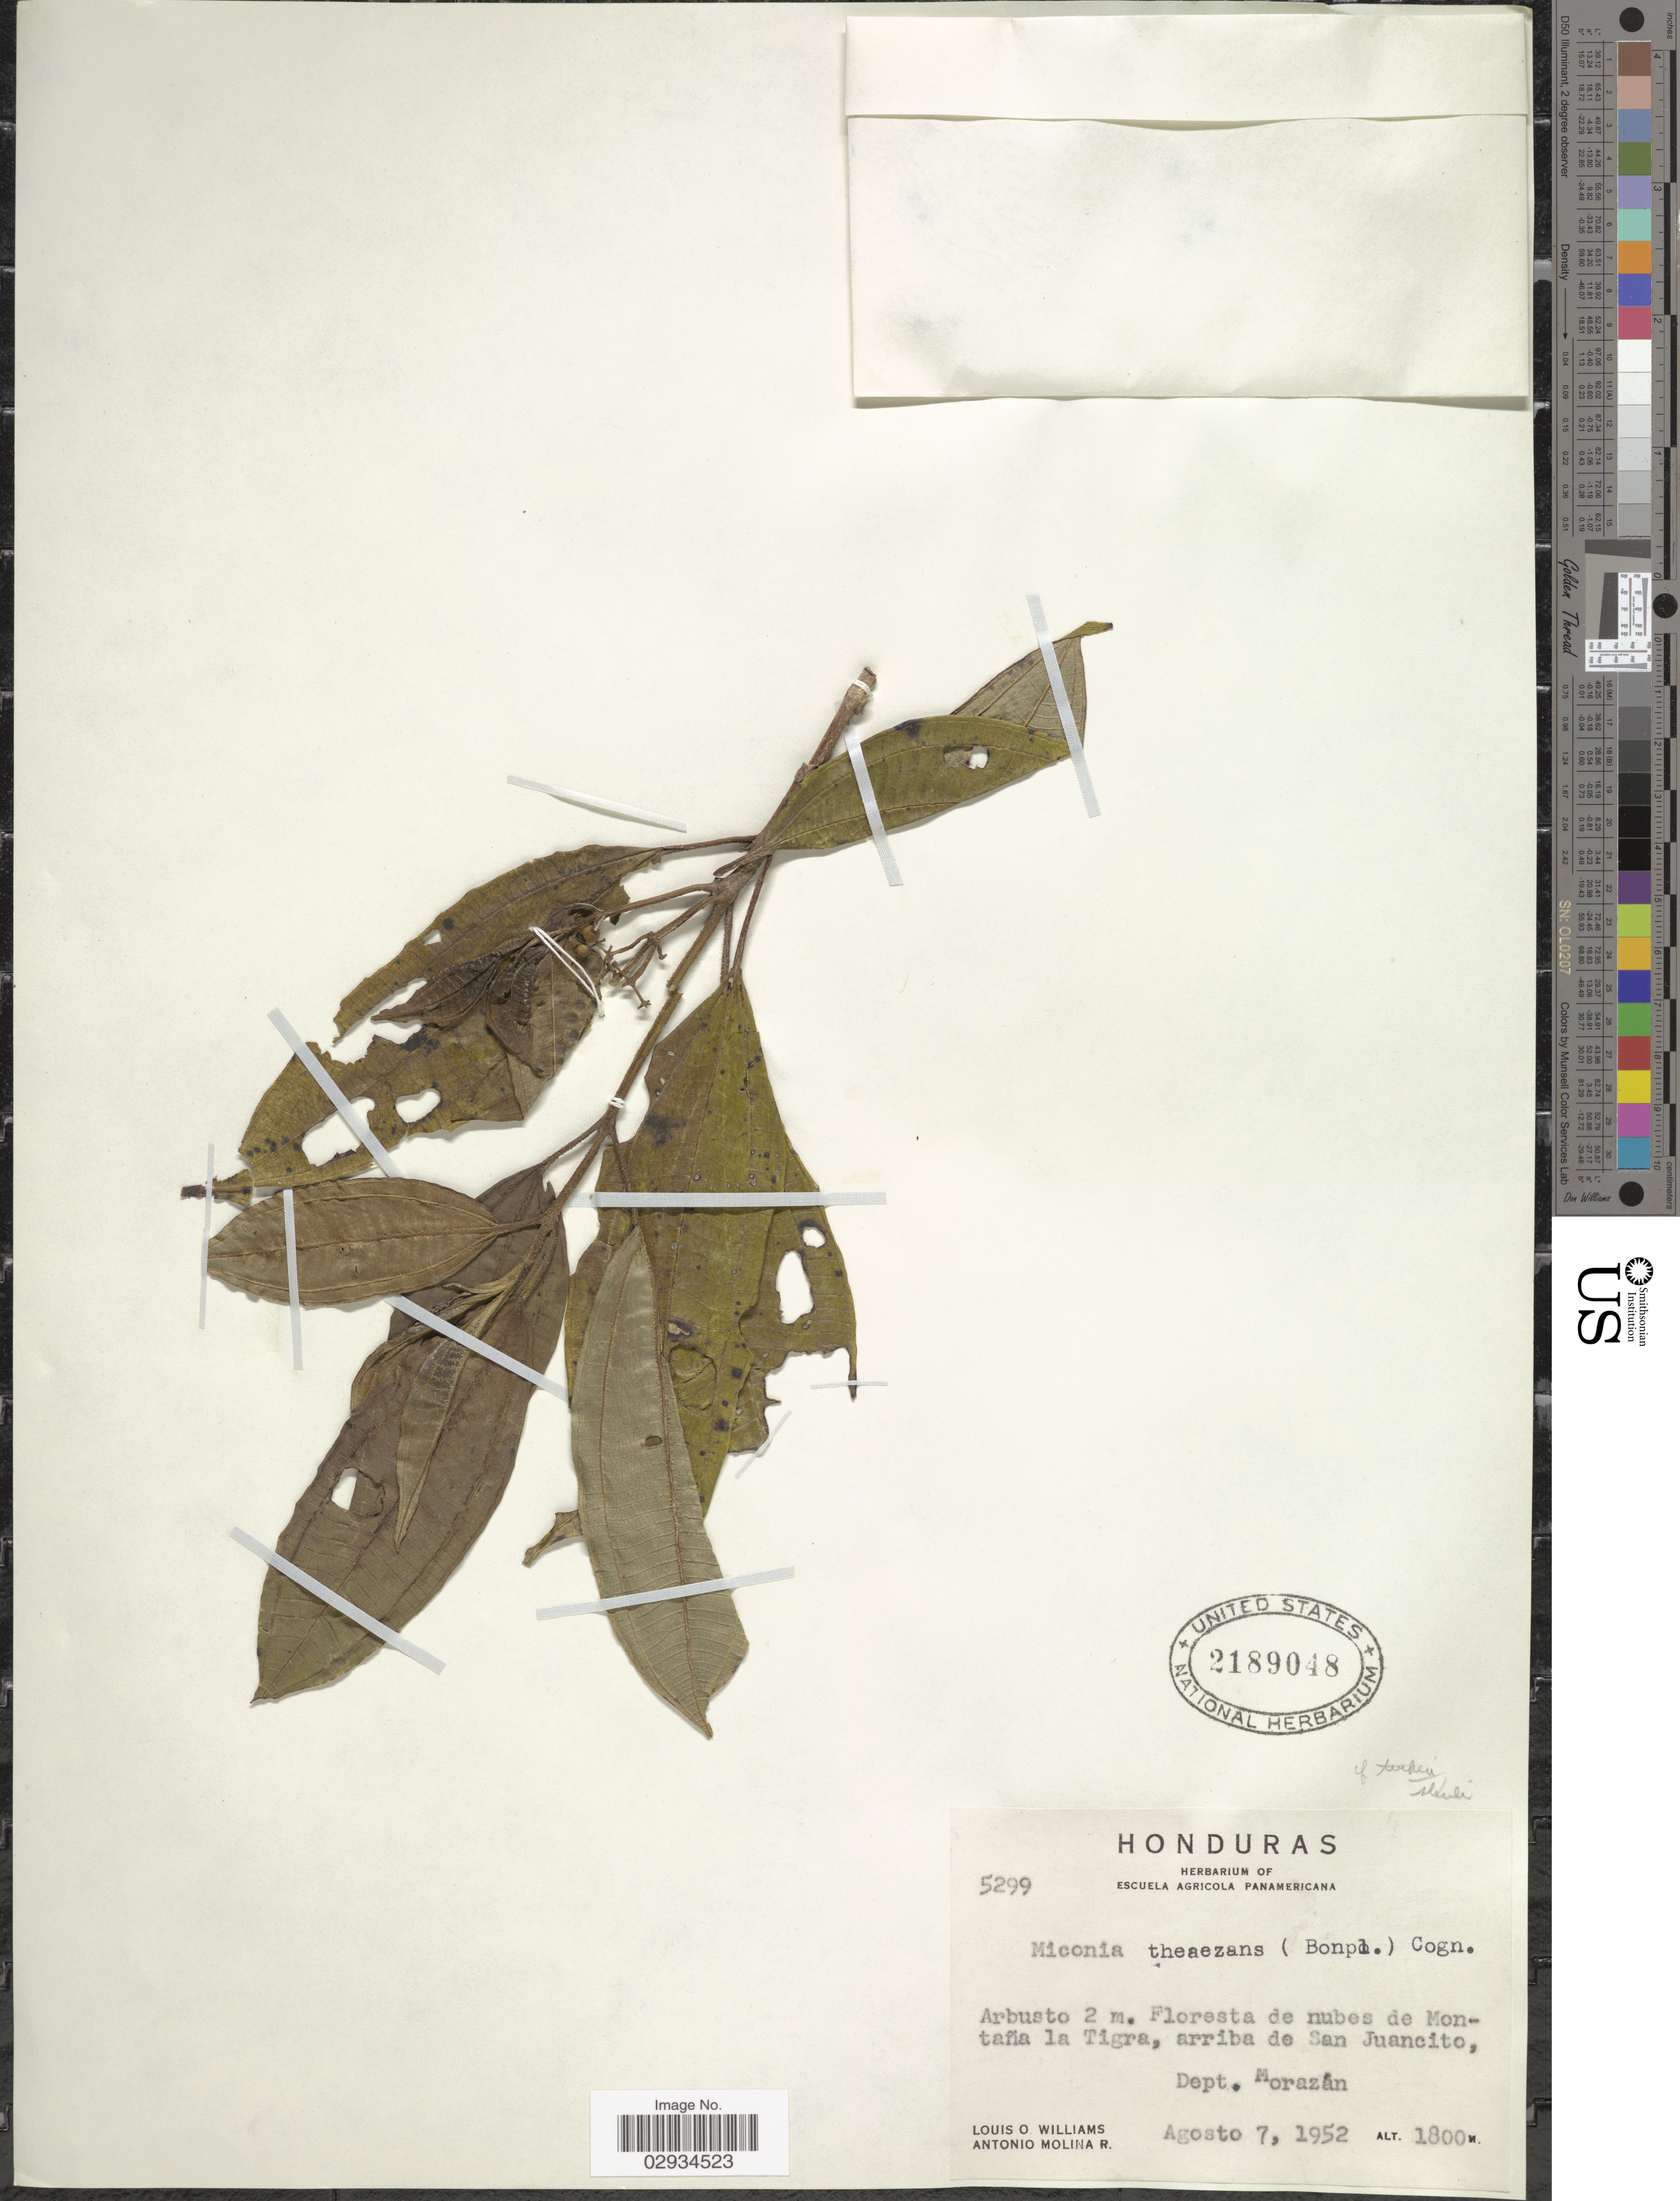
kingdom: Plantae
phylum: Tracheophyta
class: Magnoliopsida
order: Myrtales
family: Melastomataceae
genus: Miconia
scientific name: Miconia theizans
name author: (Bonpl.) Cogn.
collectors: L. O. Williams & A. Molina R.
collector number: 5299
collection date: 1952-08-07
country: Honduras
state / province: Fco. Morazán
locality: Montaña la Tigra, arriba de San Juancito, Dept. Morazán.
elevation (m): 1800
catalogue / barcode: US 2189048